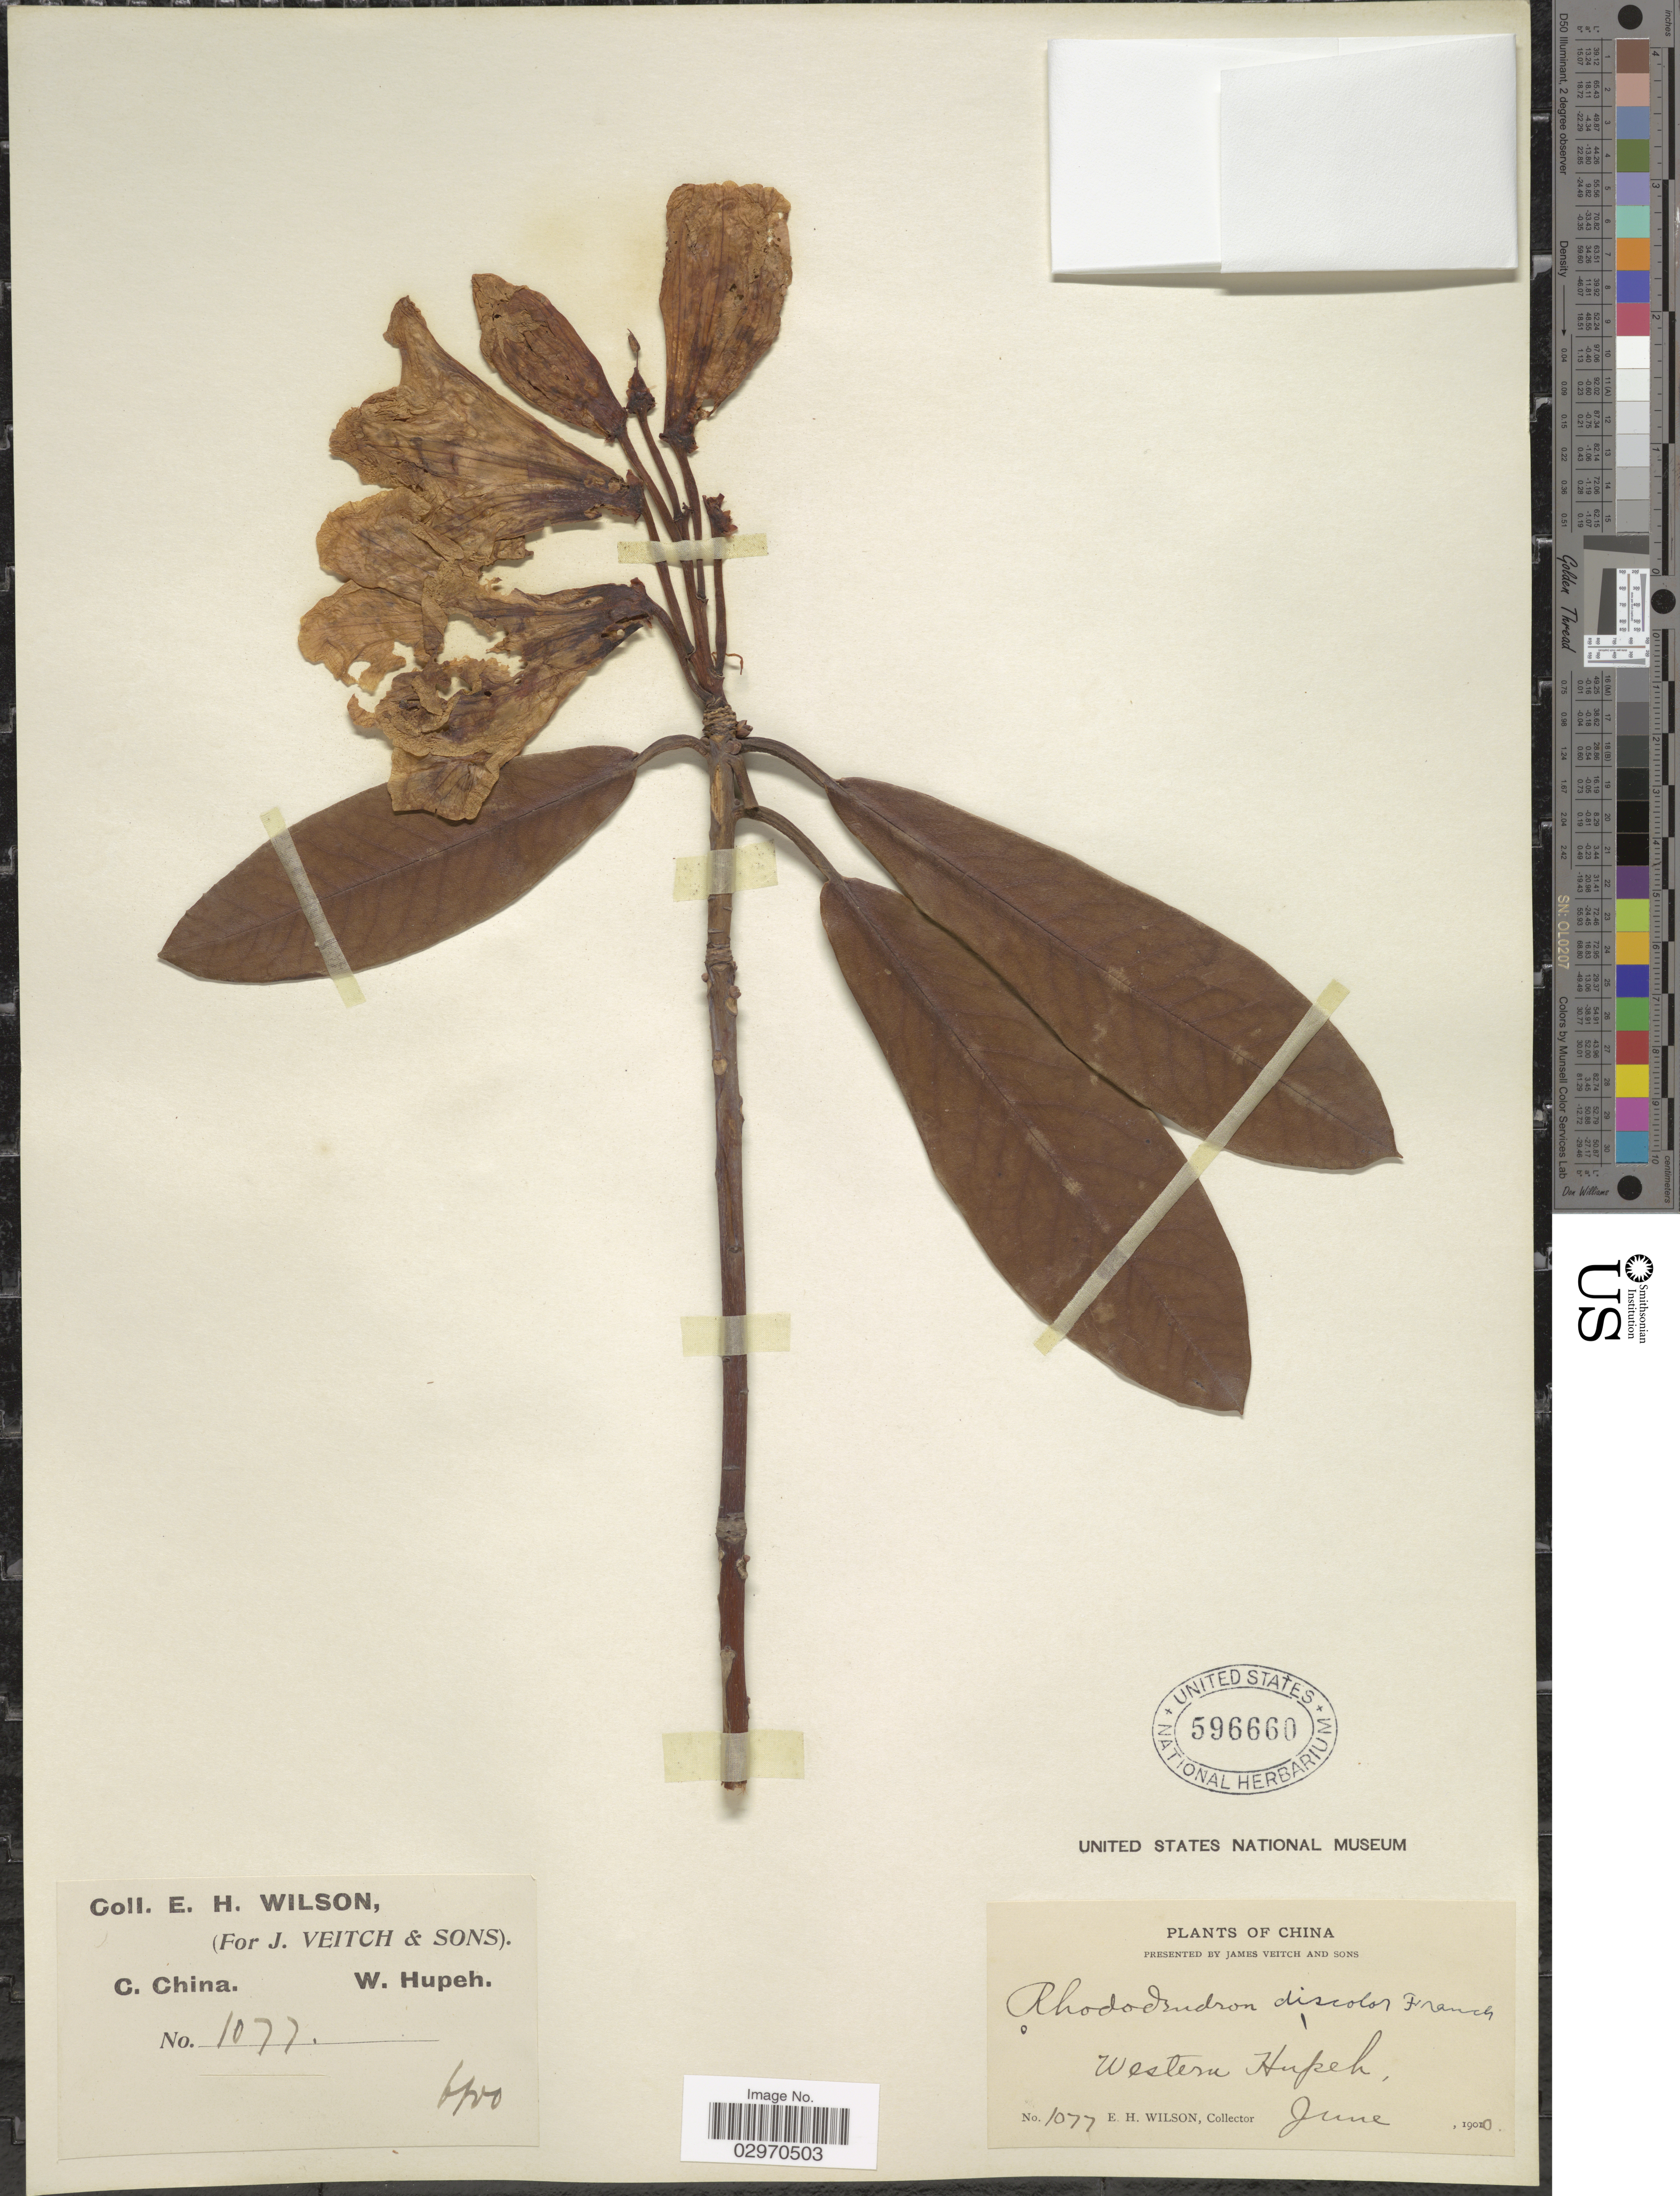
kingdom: Plantae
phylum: Tracheophyta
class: Magnoliopsida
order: Ericales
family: Ericaceae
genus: Rhododendron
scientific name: Rhododendron discolor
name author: Franch.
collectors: E. Wilson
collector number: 1077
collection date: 1900-06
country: China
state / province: Hubei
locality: C. China. Western Hupeh.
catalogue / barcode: US 596660